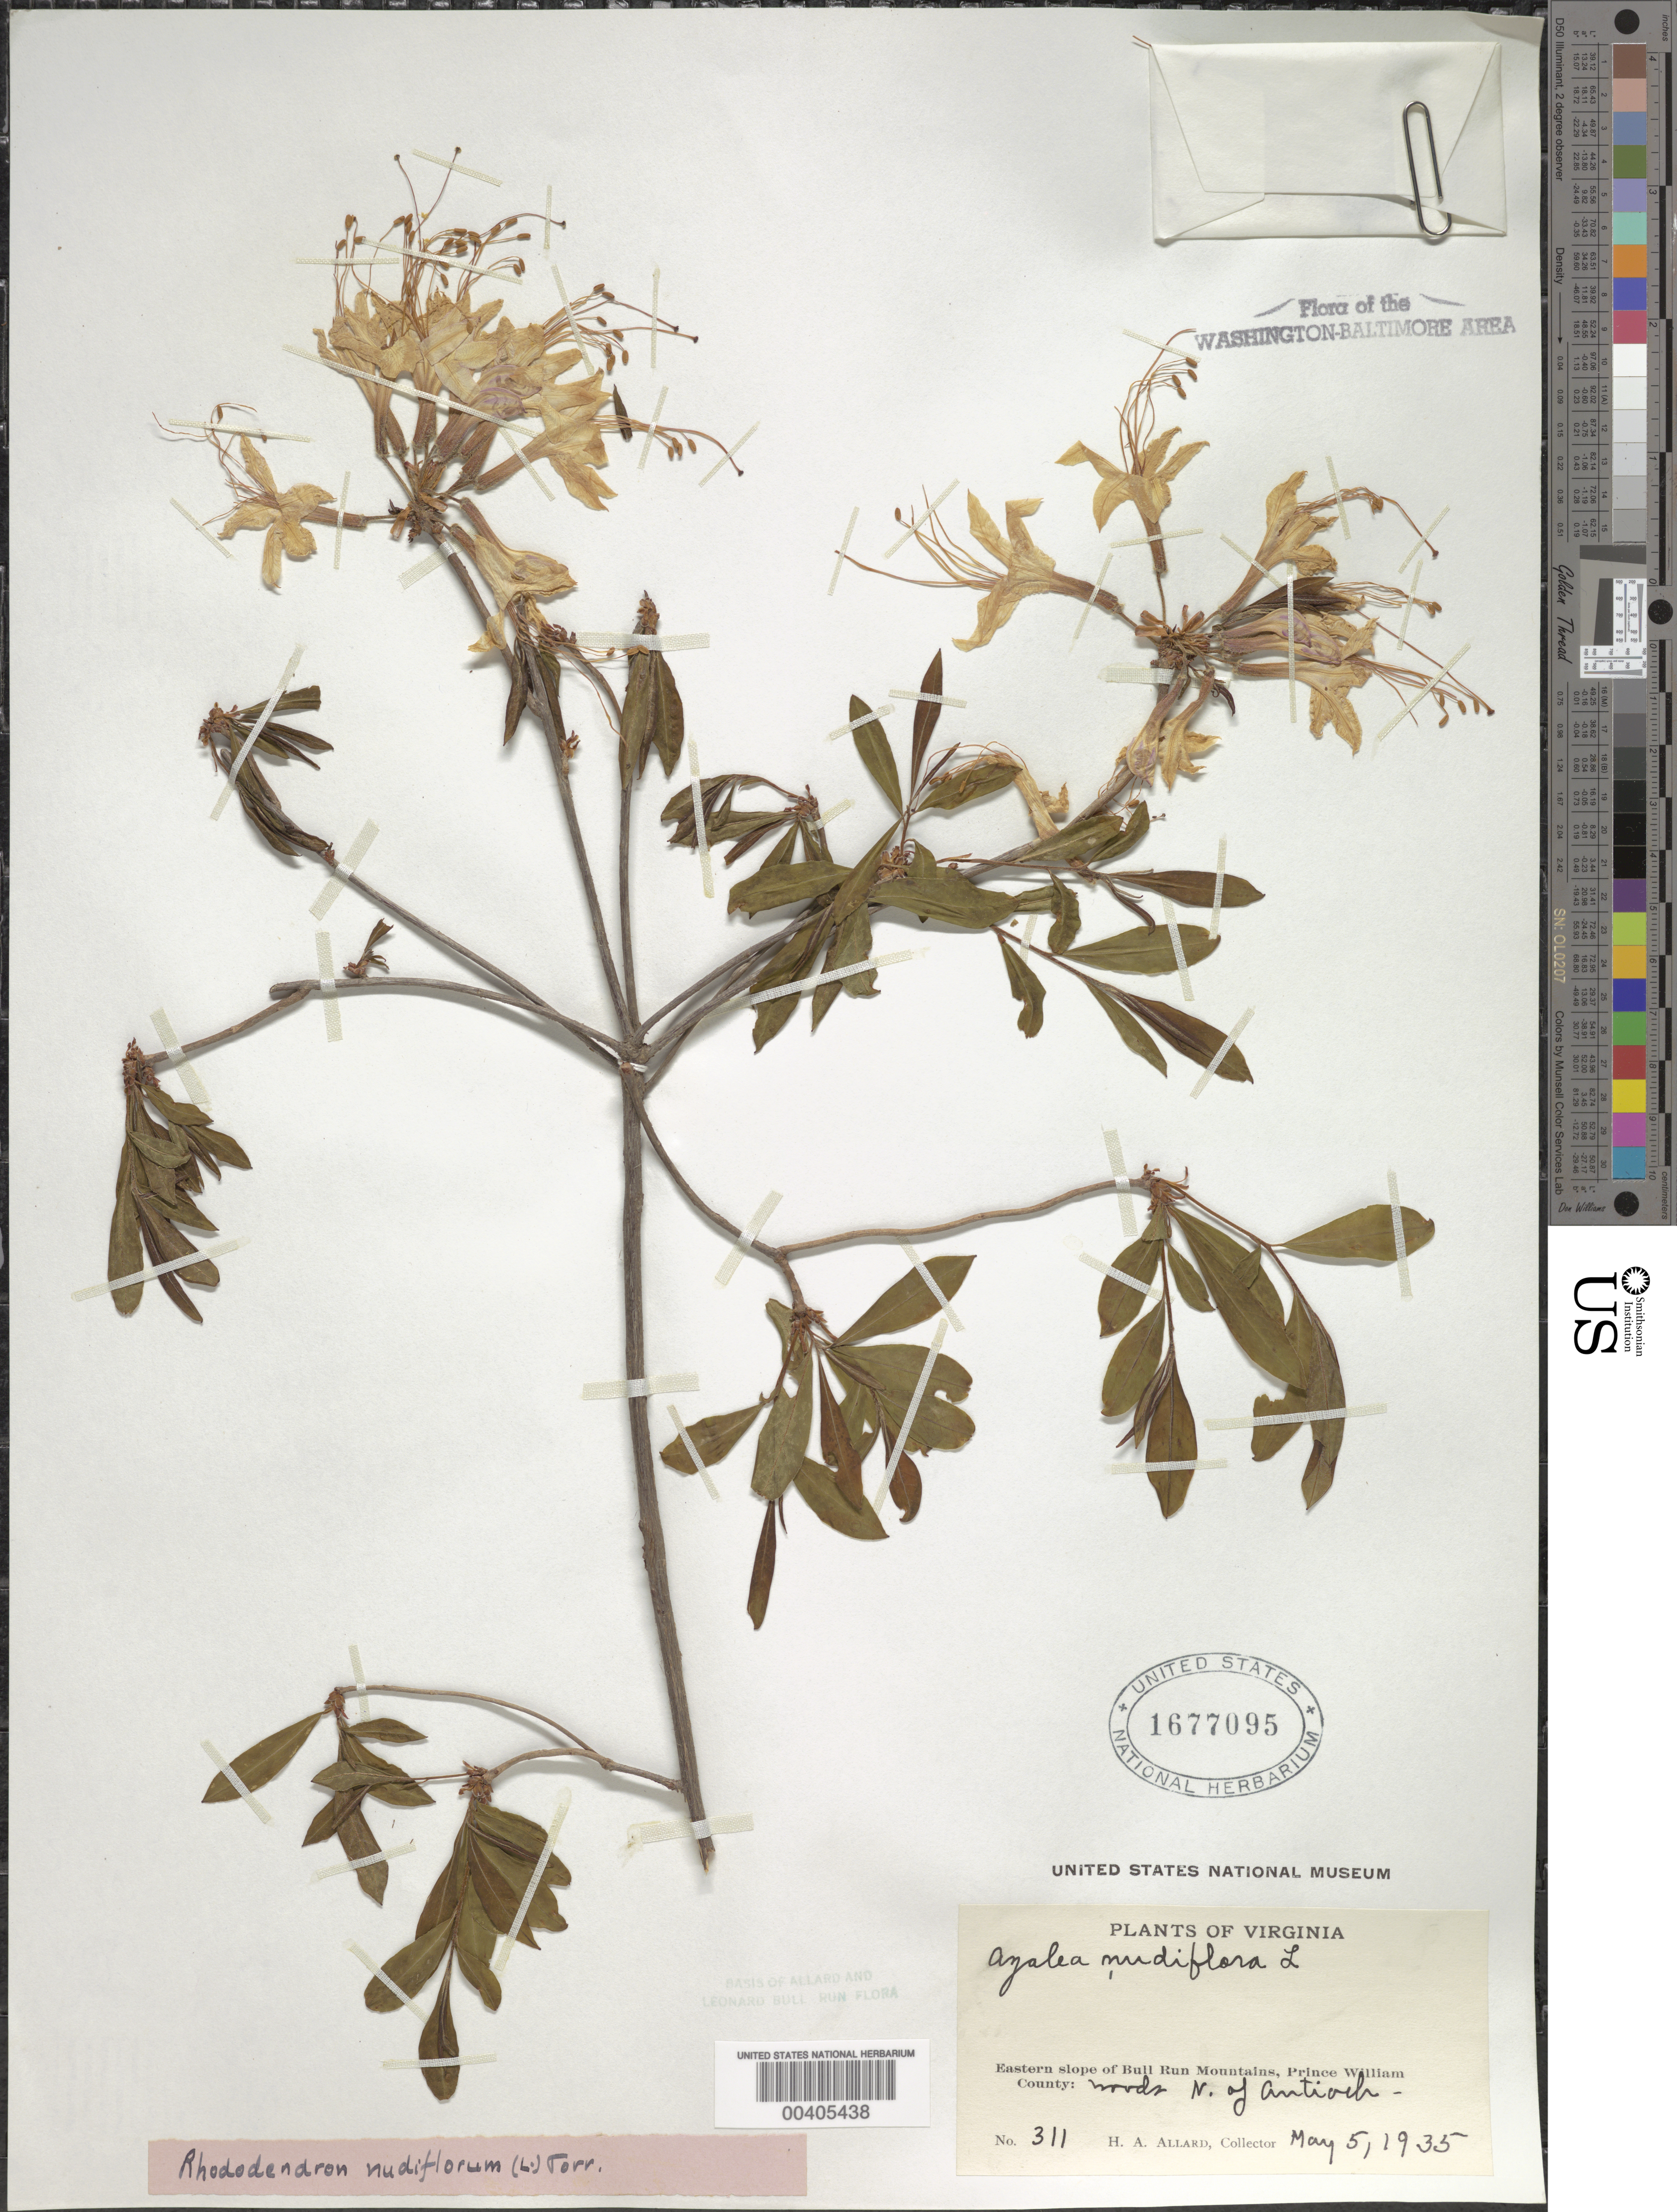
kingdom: Plantae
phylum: Tracheophyta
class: Magnoliopsida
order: Ericales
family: Ericaceae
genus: Rhododendron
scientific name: Rhododendron periclymenoides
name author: (Michx.) Shinners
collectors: H. A. Allard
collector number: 311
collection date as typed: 05 May 1935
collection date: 1935-05-05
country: United States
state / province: Virginia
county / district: Prince William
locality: North of Antioch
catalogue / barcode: US 1677095